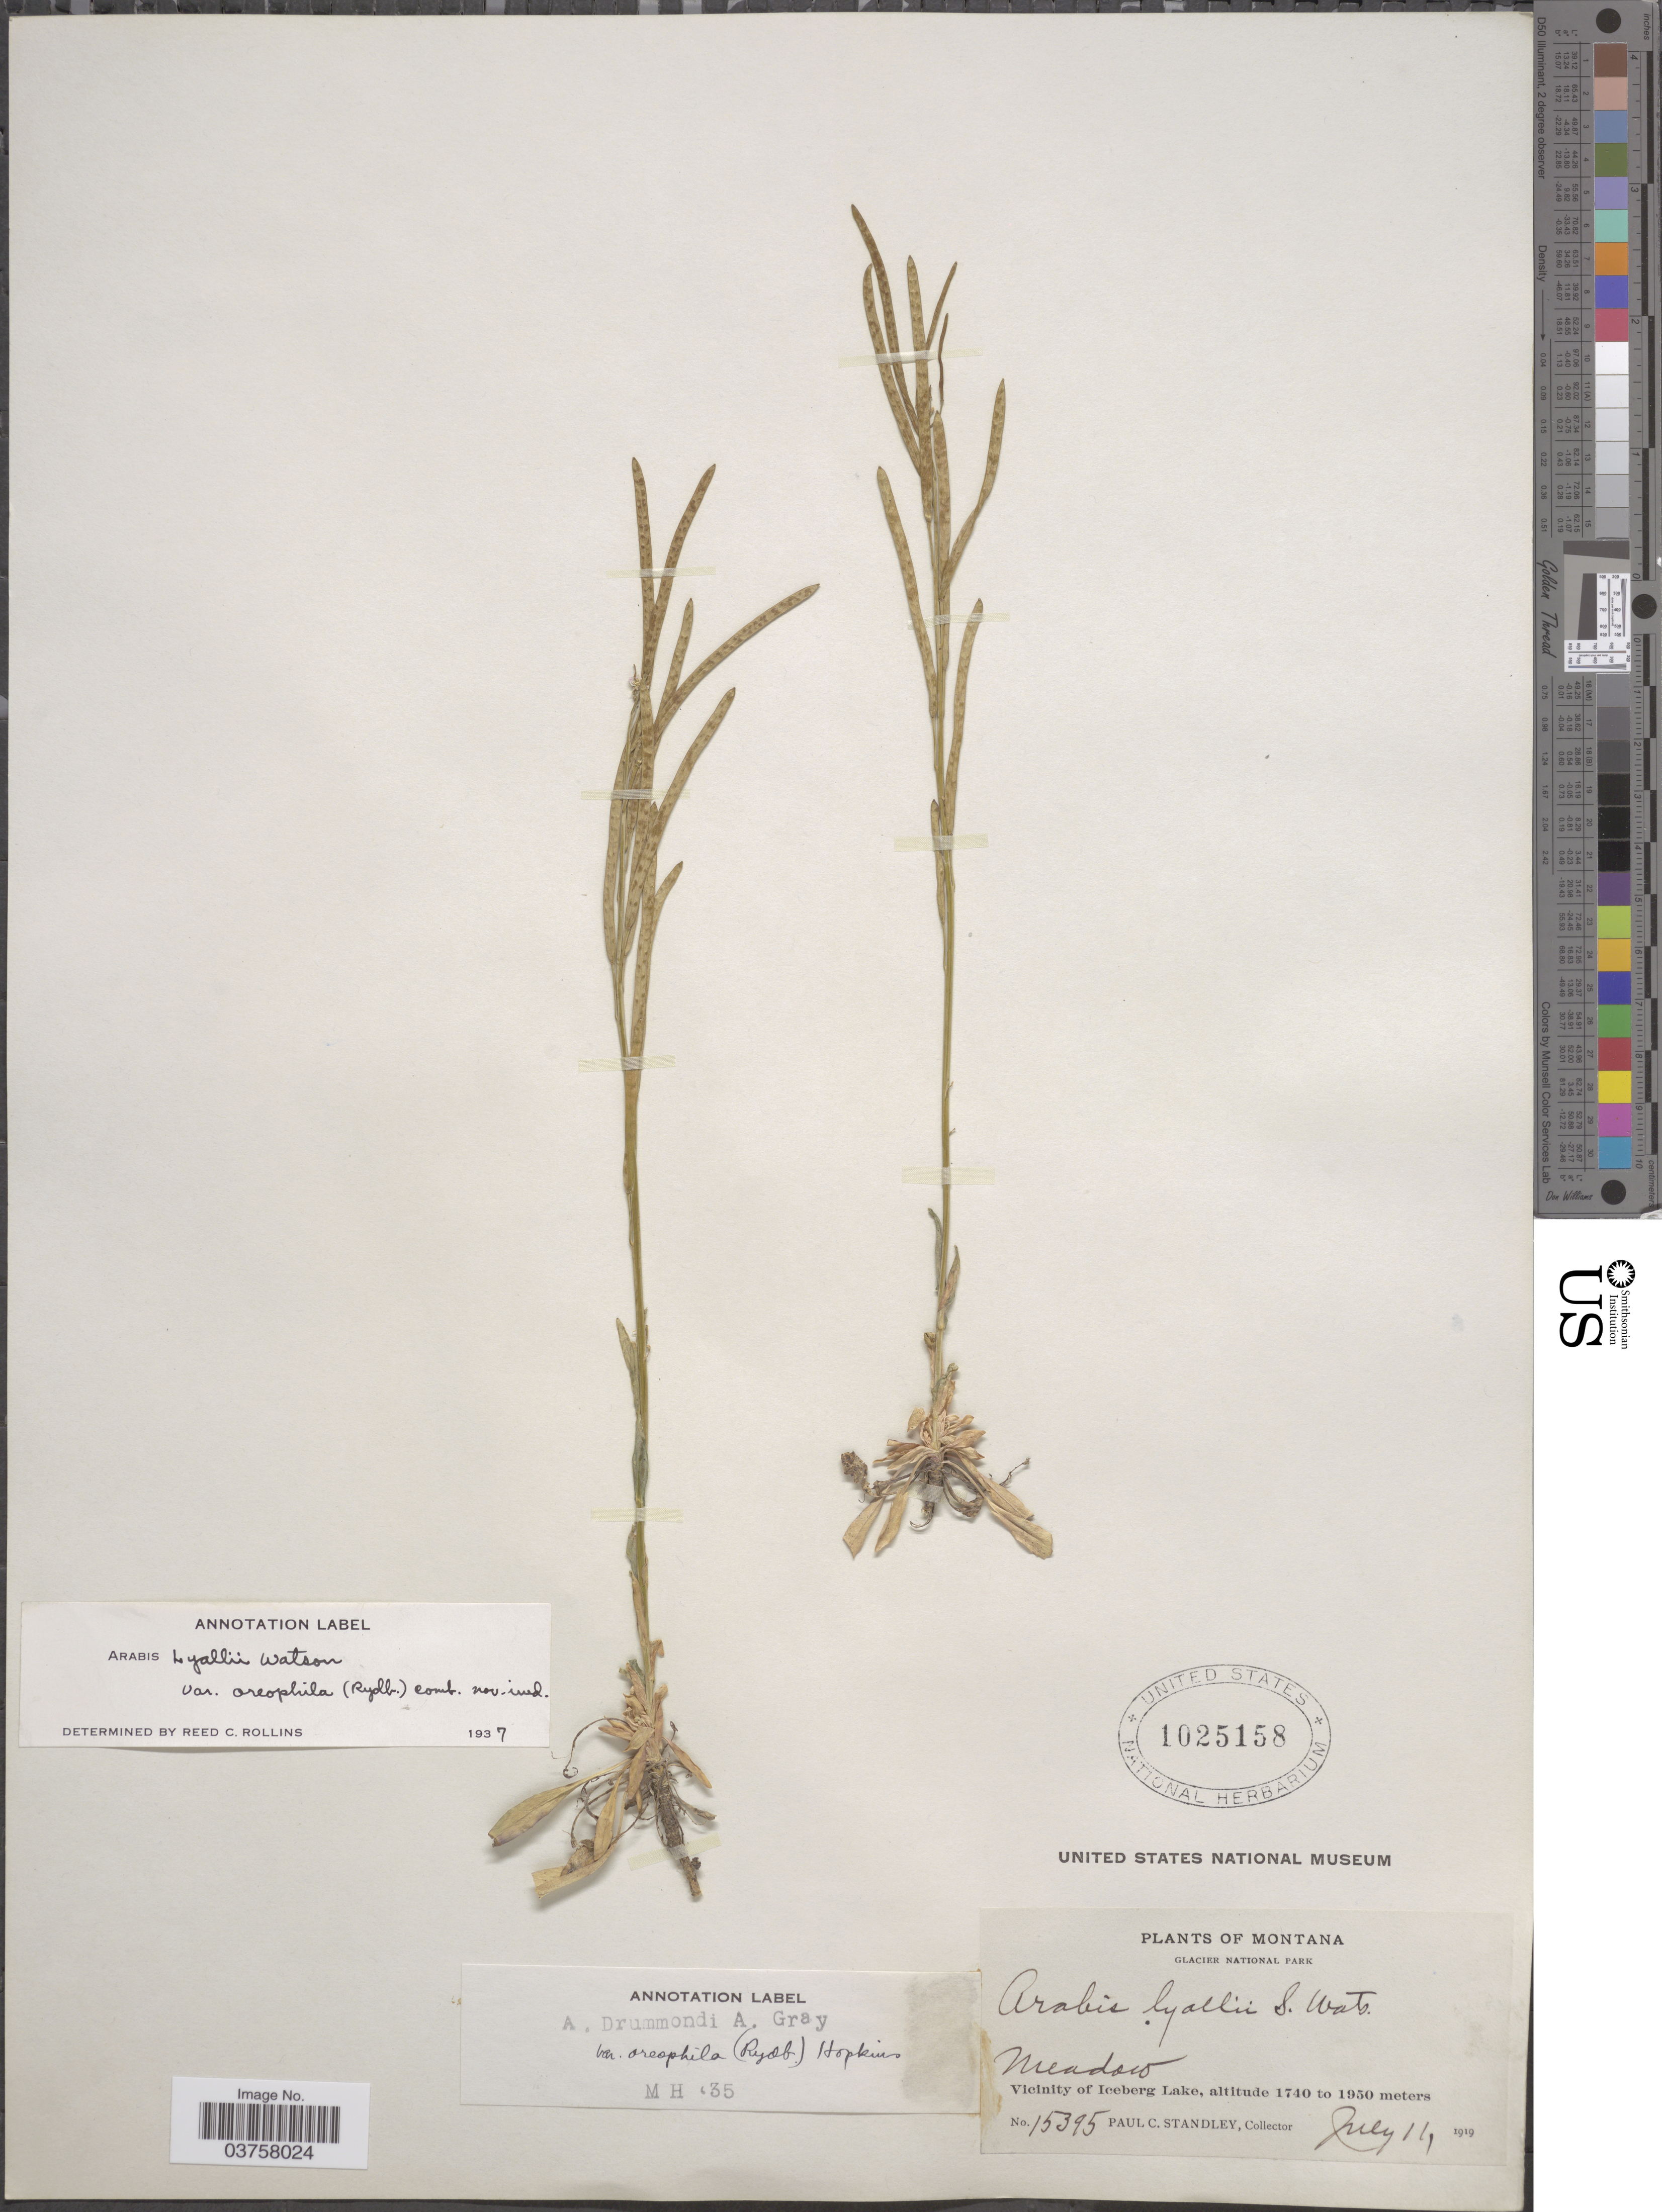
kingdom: Plantae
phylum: Tracheophyta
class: Magnoliopsida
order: Brassicales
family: Brassicaceae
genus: Arabis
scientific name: Arabis lyallii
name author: S. Watson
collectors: P. C. Standley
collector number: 15395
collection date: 1919-07-11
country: United States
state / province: Montana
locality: Glacier National Park. Vicinity of Iceberg Lake.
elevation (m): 1740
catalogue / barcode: US 1025158